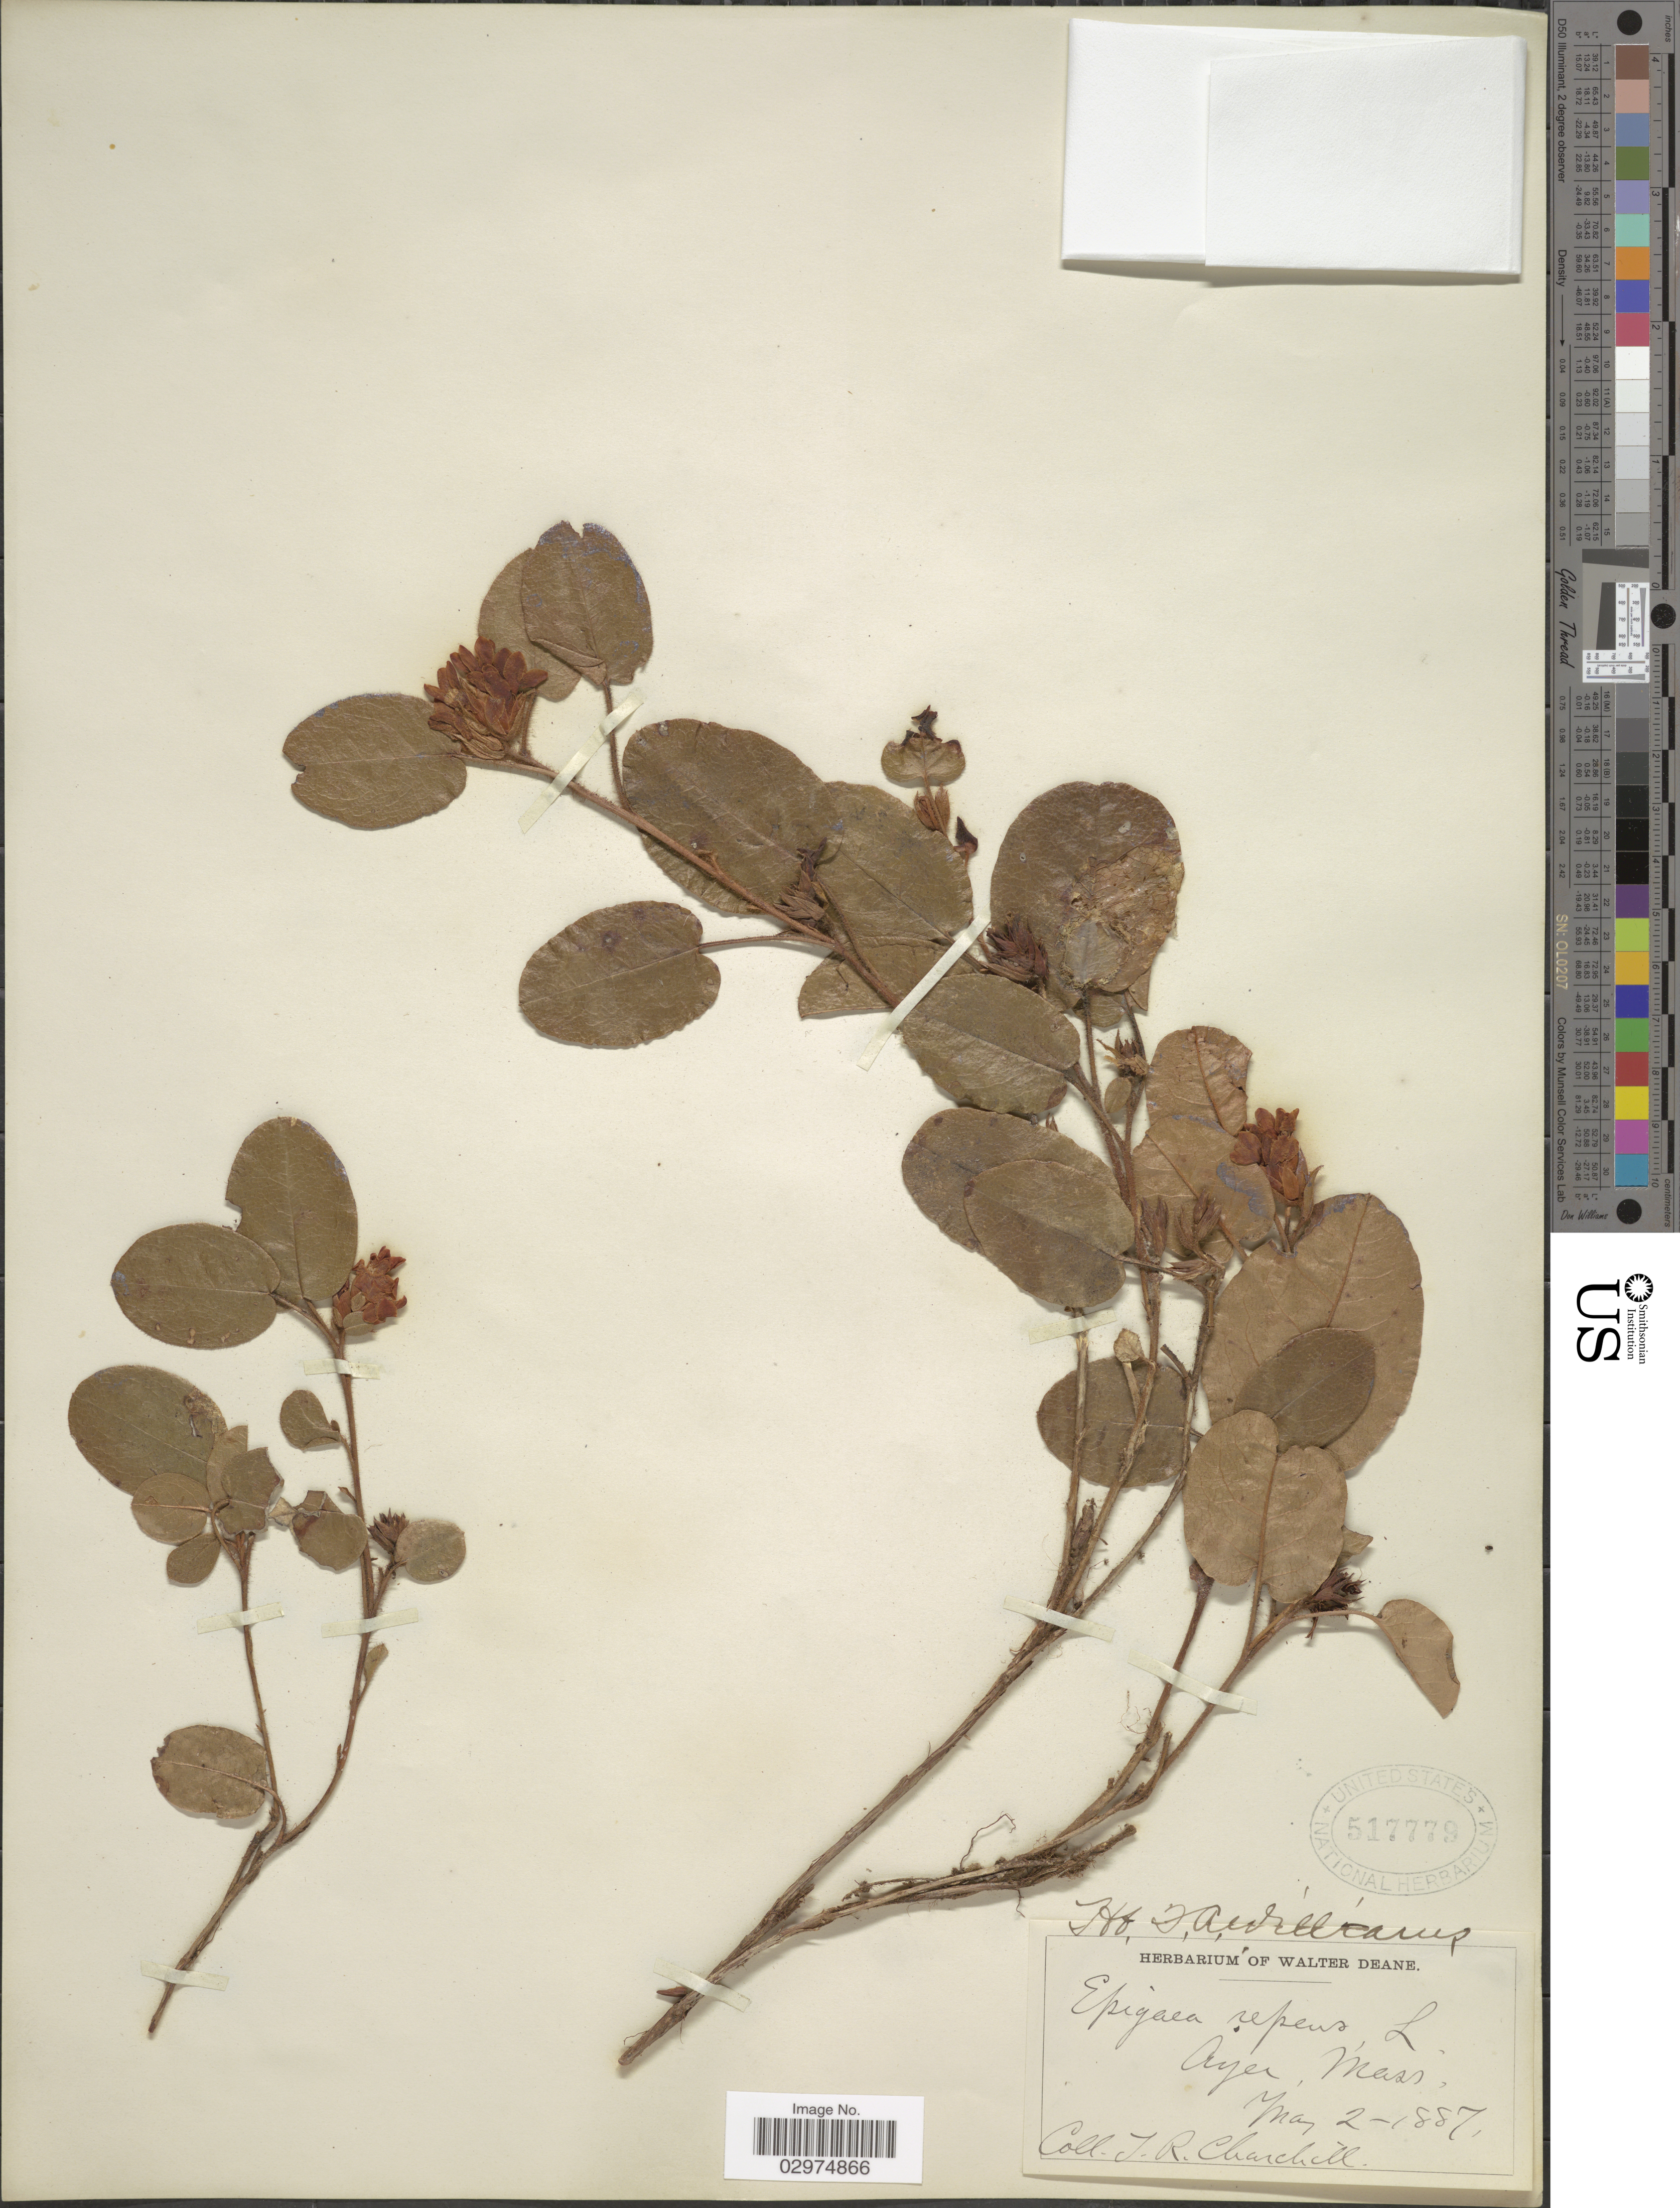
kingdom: Plantae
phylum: Tracheophyta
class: Magnoliopsida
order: Ericales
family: Ericaceae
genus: Epigaea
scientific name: Epigaea repens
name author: L.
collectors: J. Churchill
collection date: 1887-05-02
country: United States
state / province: Massachusetts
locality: Ayer.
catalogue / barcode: US 517779